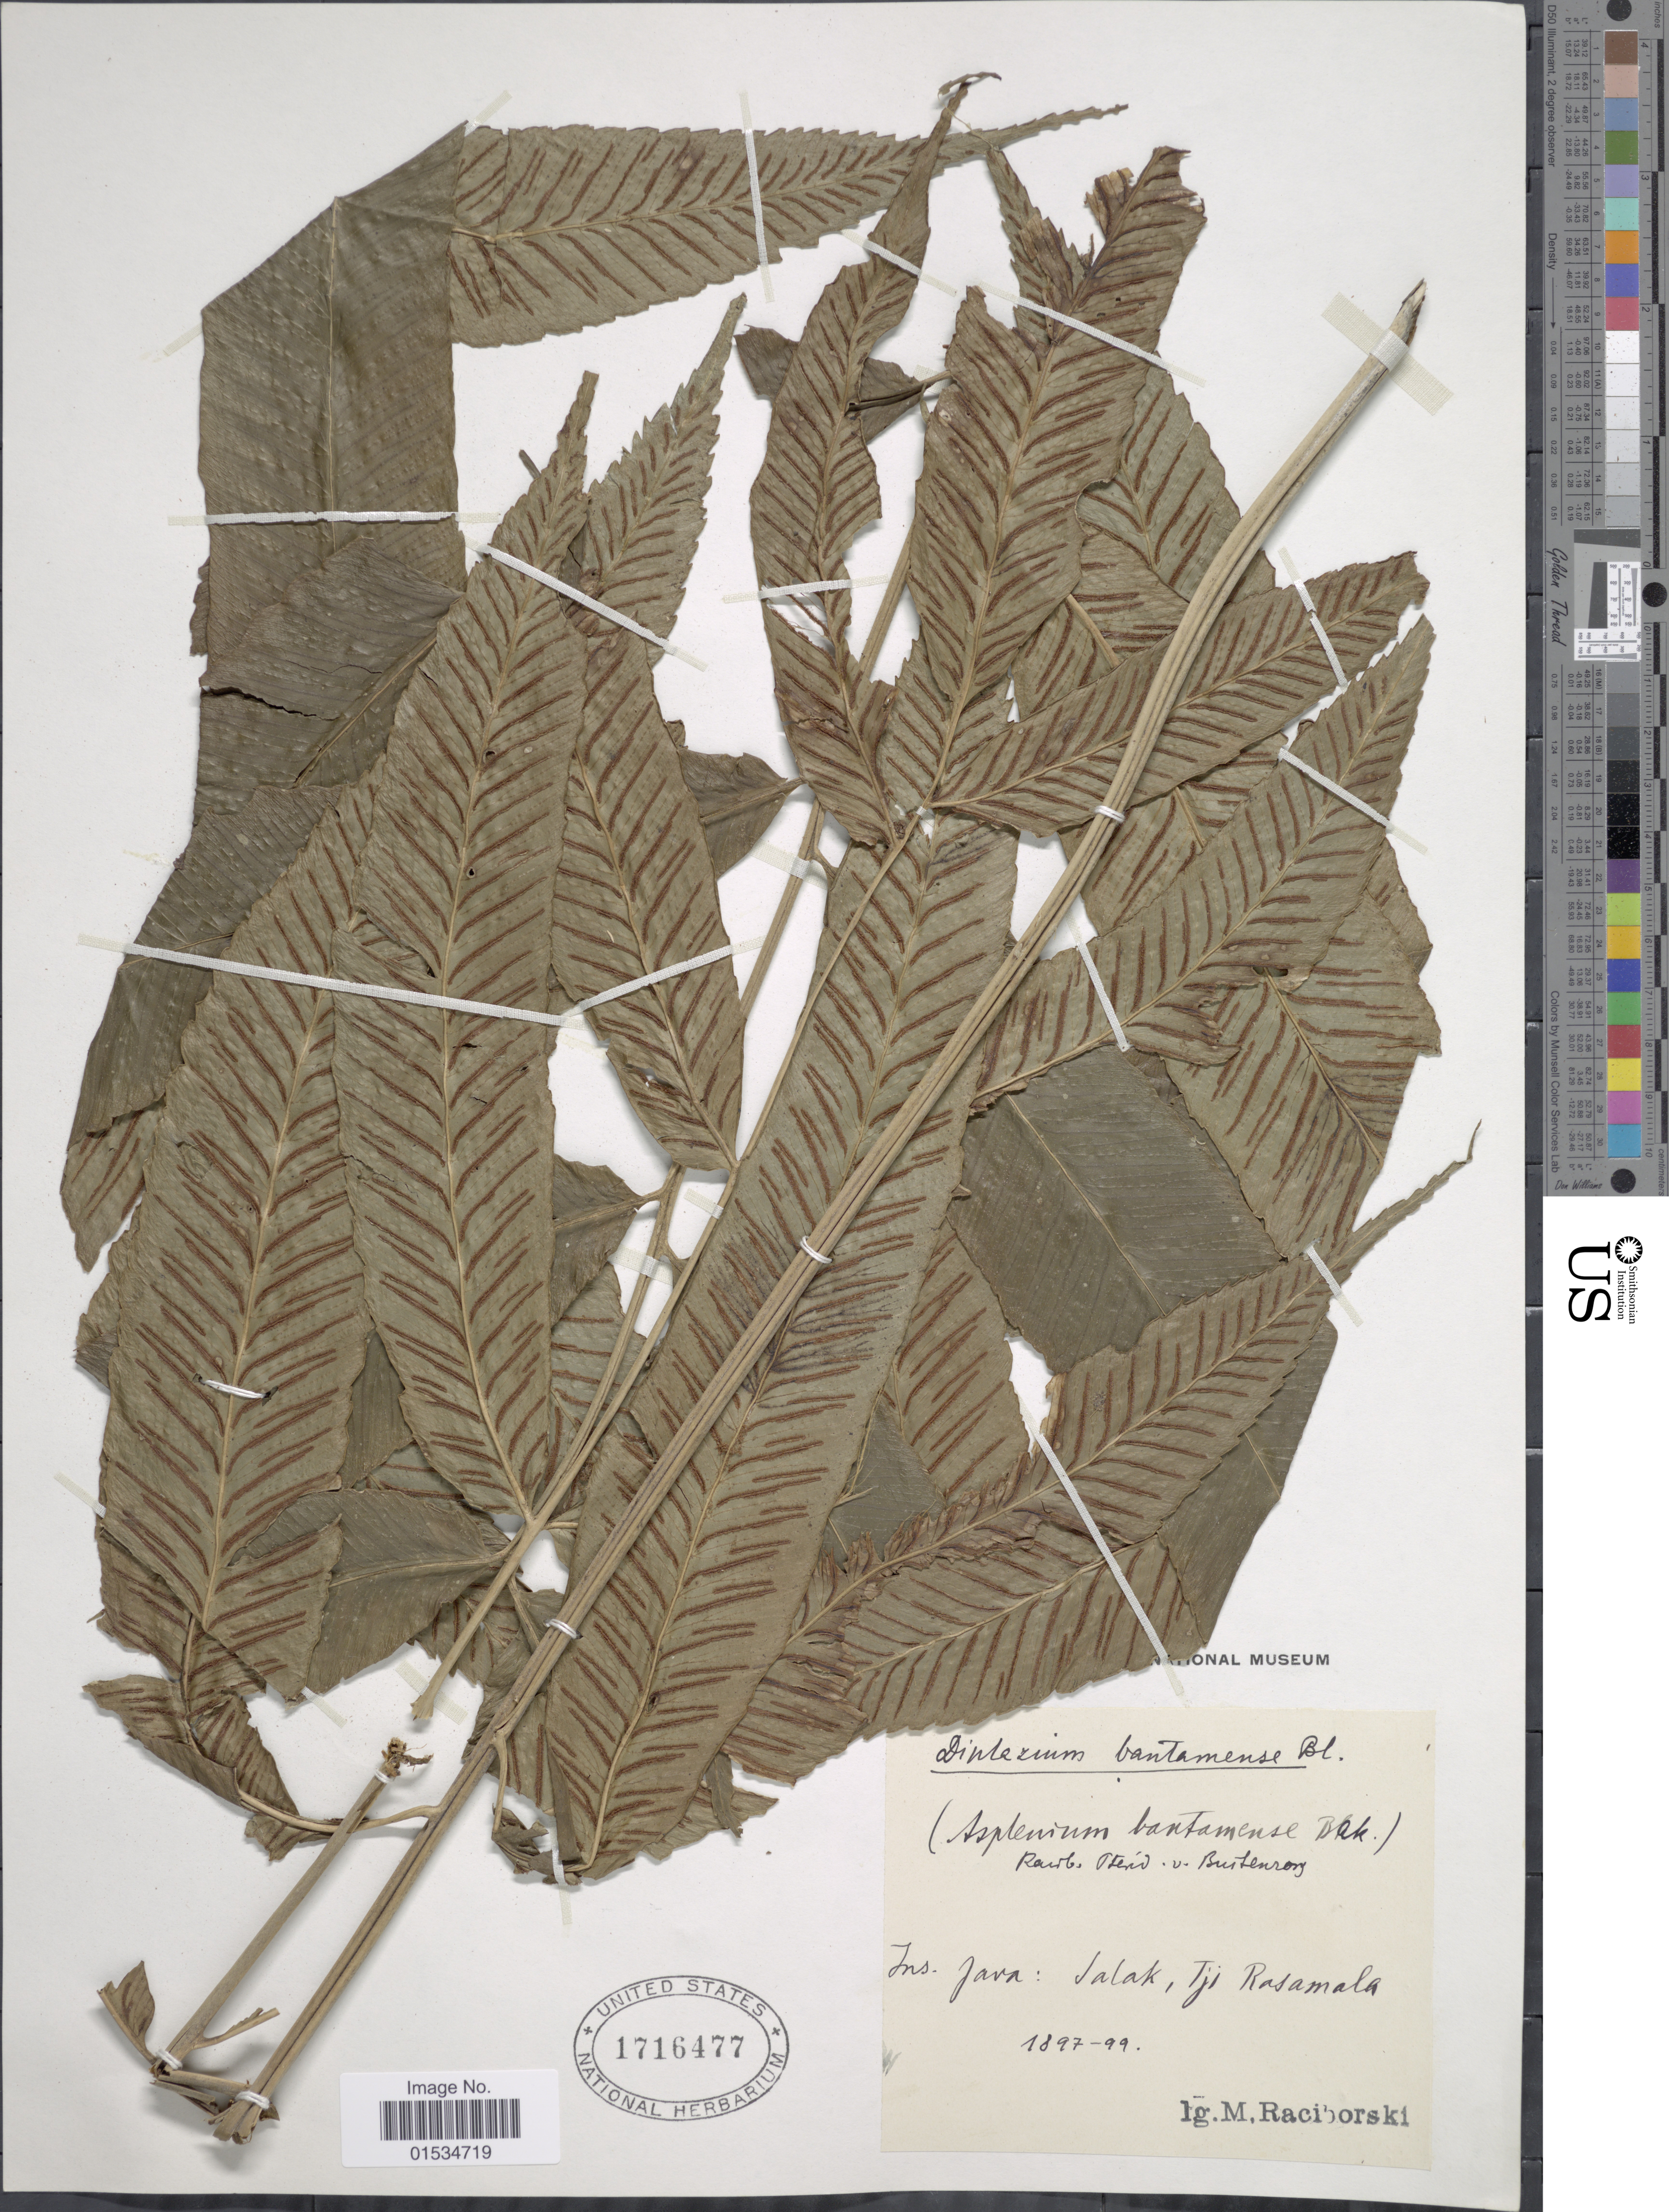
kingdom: Plantae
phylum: Tracheophyta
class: Polypodiopsida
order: Polypodiales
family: Athyriaceae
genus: Diplazium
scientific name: Diplazium bantamense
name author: Blume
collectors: M. Raciborski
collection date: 1897/1899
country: Indonesia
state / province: Java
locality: Jalak, Tji Rasamala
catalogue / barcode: US 1716477